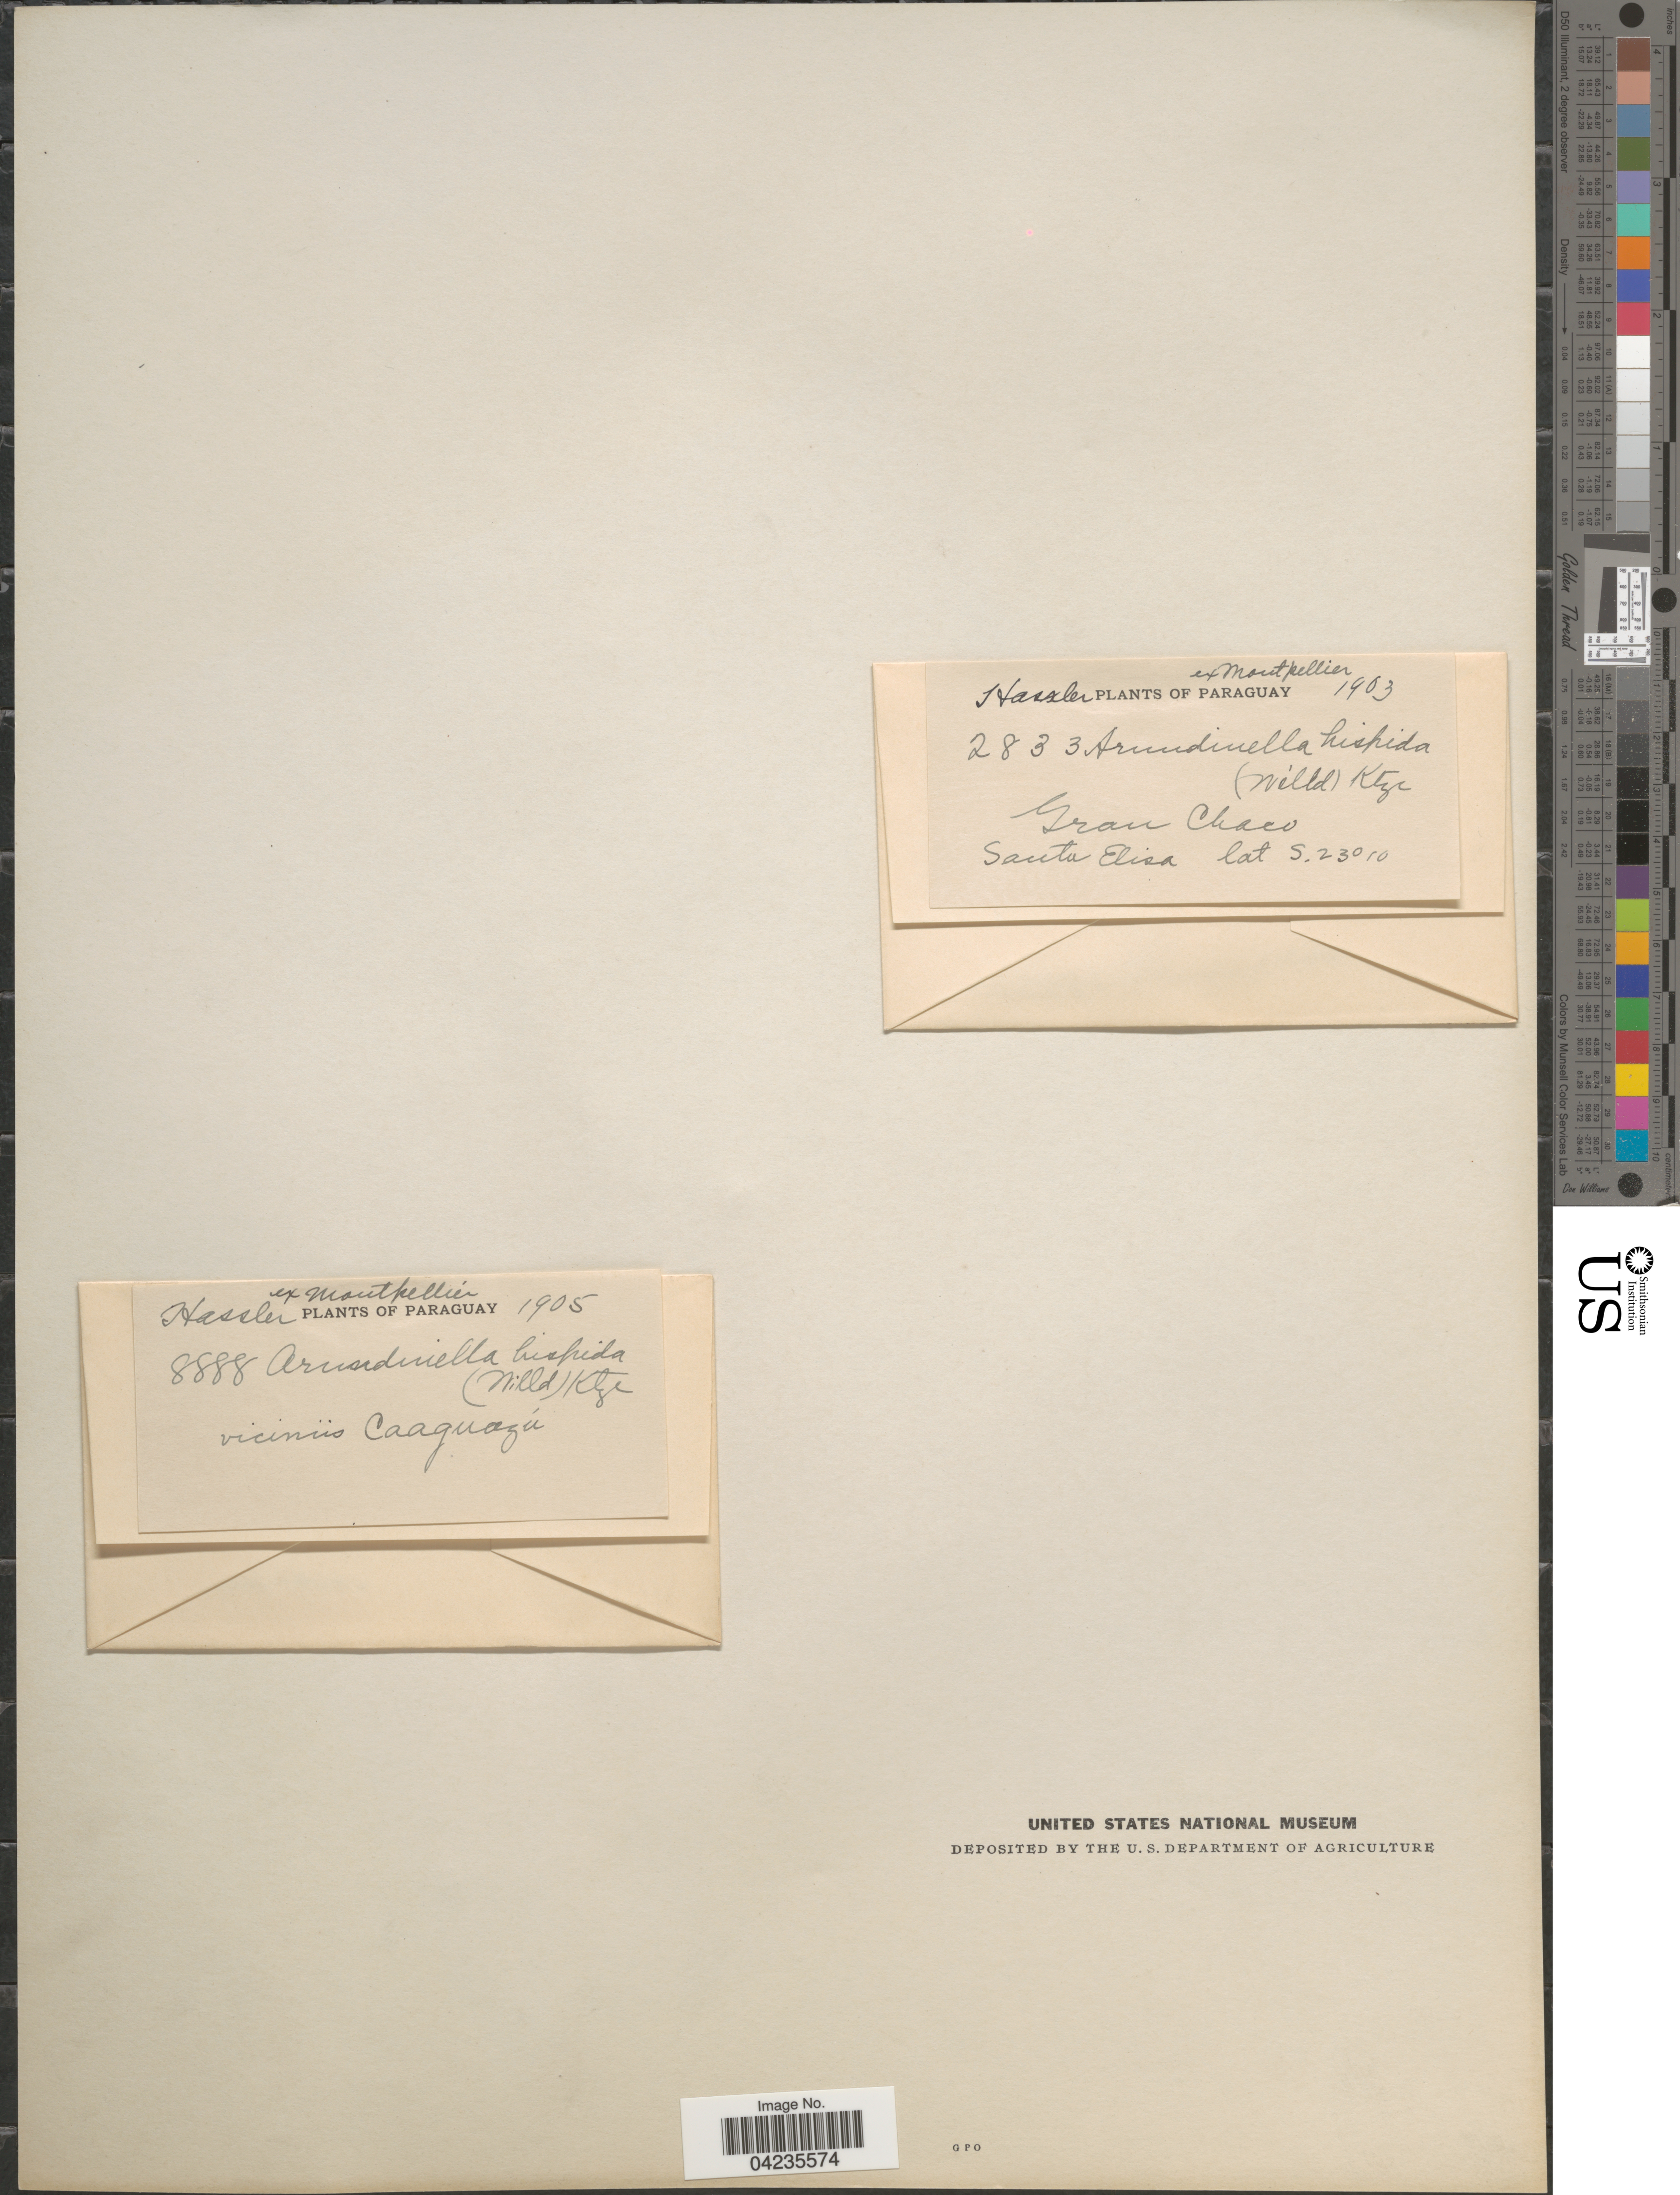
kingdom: Plantae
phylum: Tracheophyta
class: Liliopsida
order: Poales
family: Poaceae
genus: Arundinella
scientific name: Arundinella hispida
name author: (Humb. & Bonpl. ex Willd.) Kuntze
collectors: Hassler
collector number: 2833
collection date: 1903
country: Paraguay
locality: Gran Chaco. Santa Elisa.